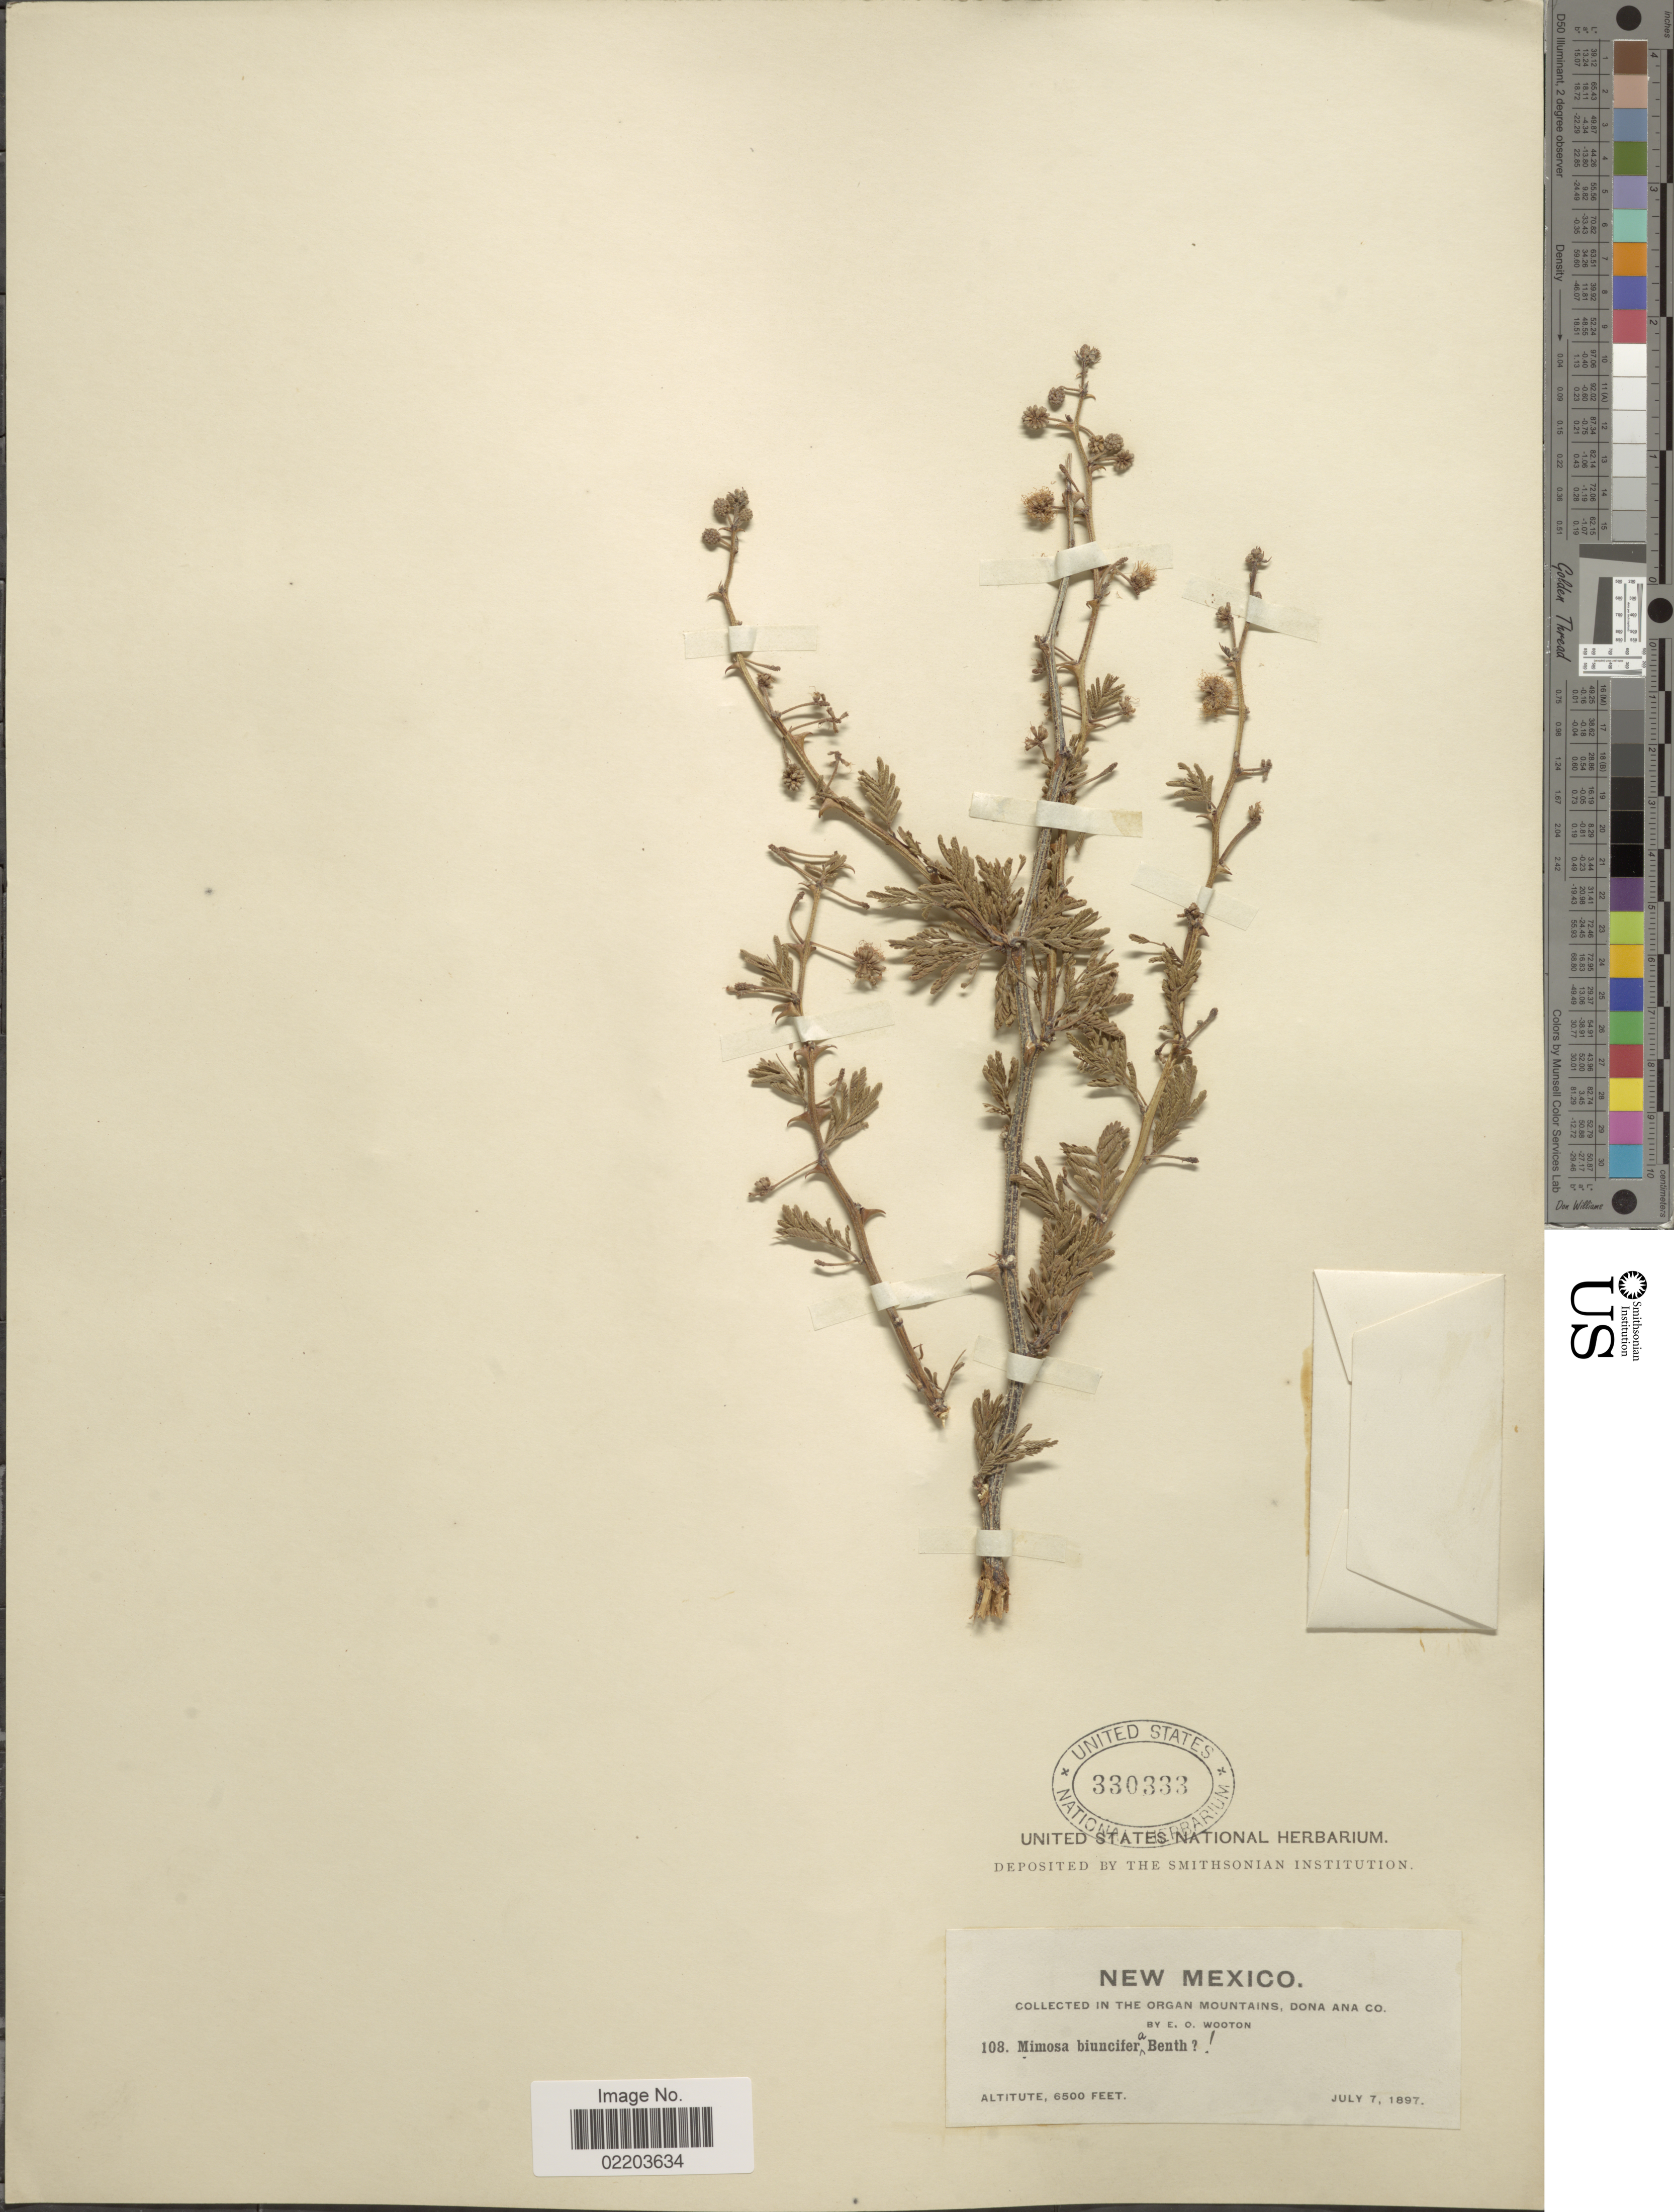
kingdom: Plantae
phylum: Tracheophyta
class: Magnoliopsida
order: Fabales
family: Fabaceae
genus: Mimosa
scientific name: Mimosa biuncifera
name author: Benth.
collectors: E. O. Wooton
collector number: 108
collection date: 1897-07-07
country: United States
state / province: New Mexico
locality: In the Organ Mountains, Dona Ana Co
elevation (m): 1981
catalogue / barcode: US 330333